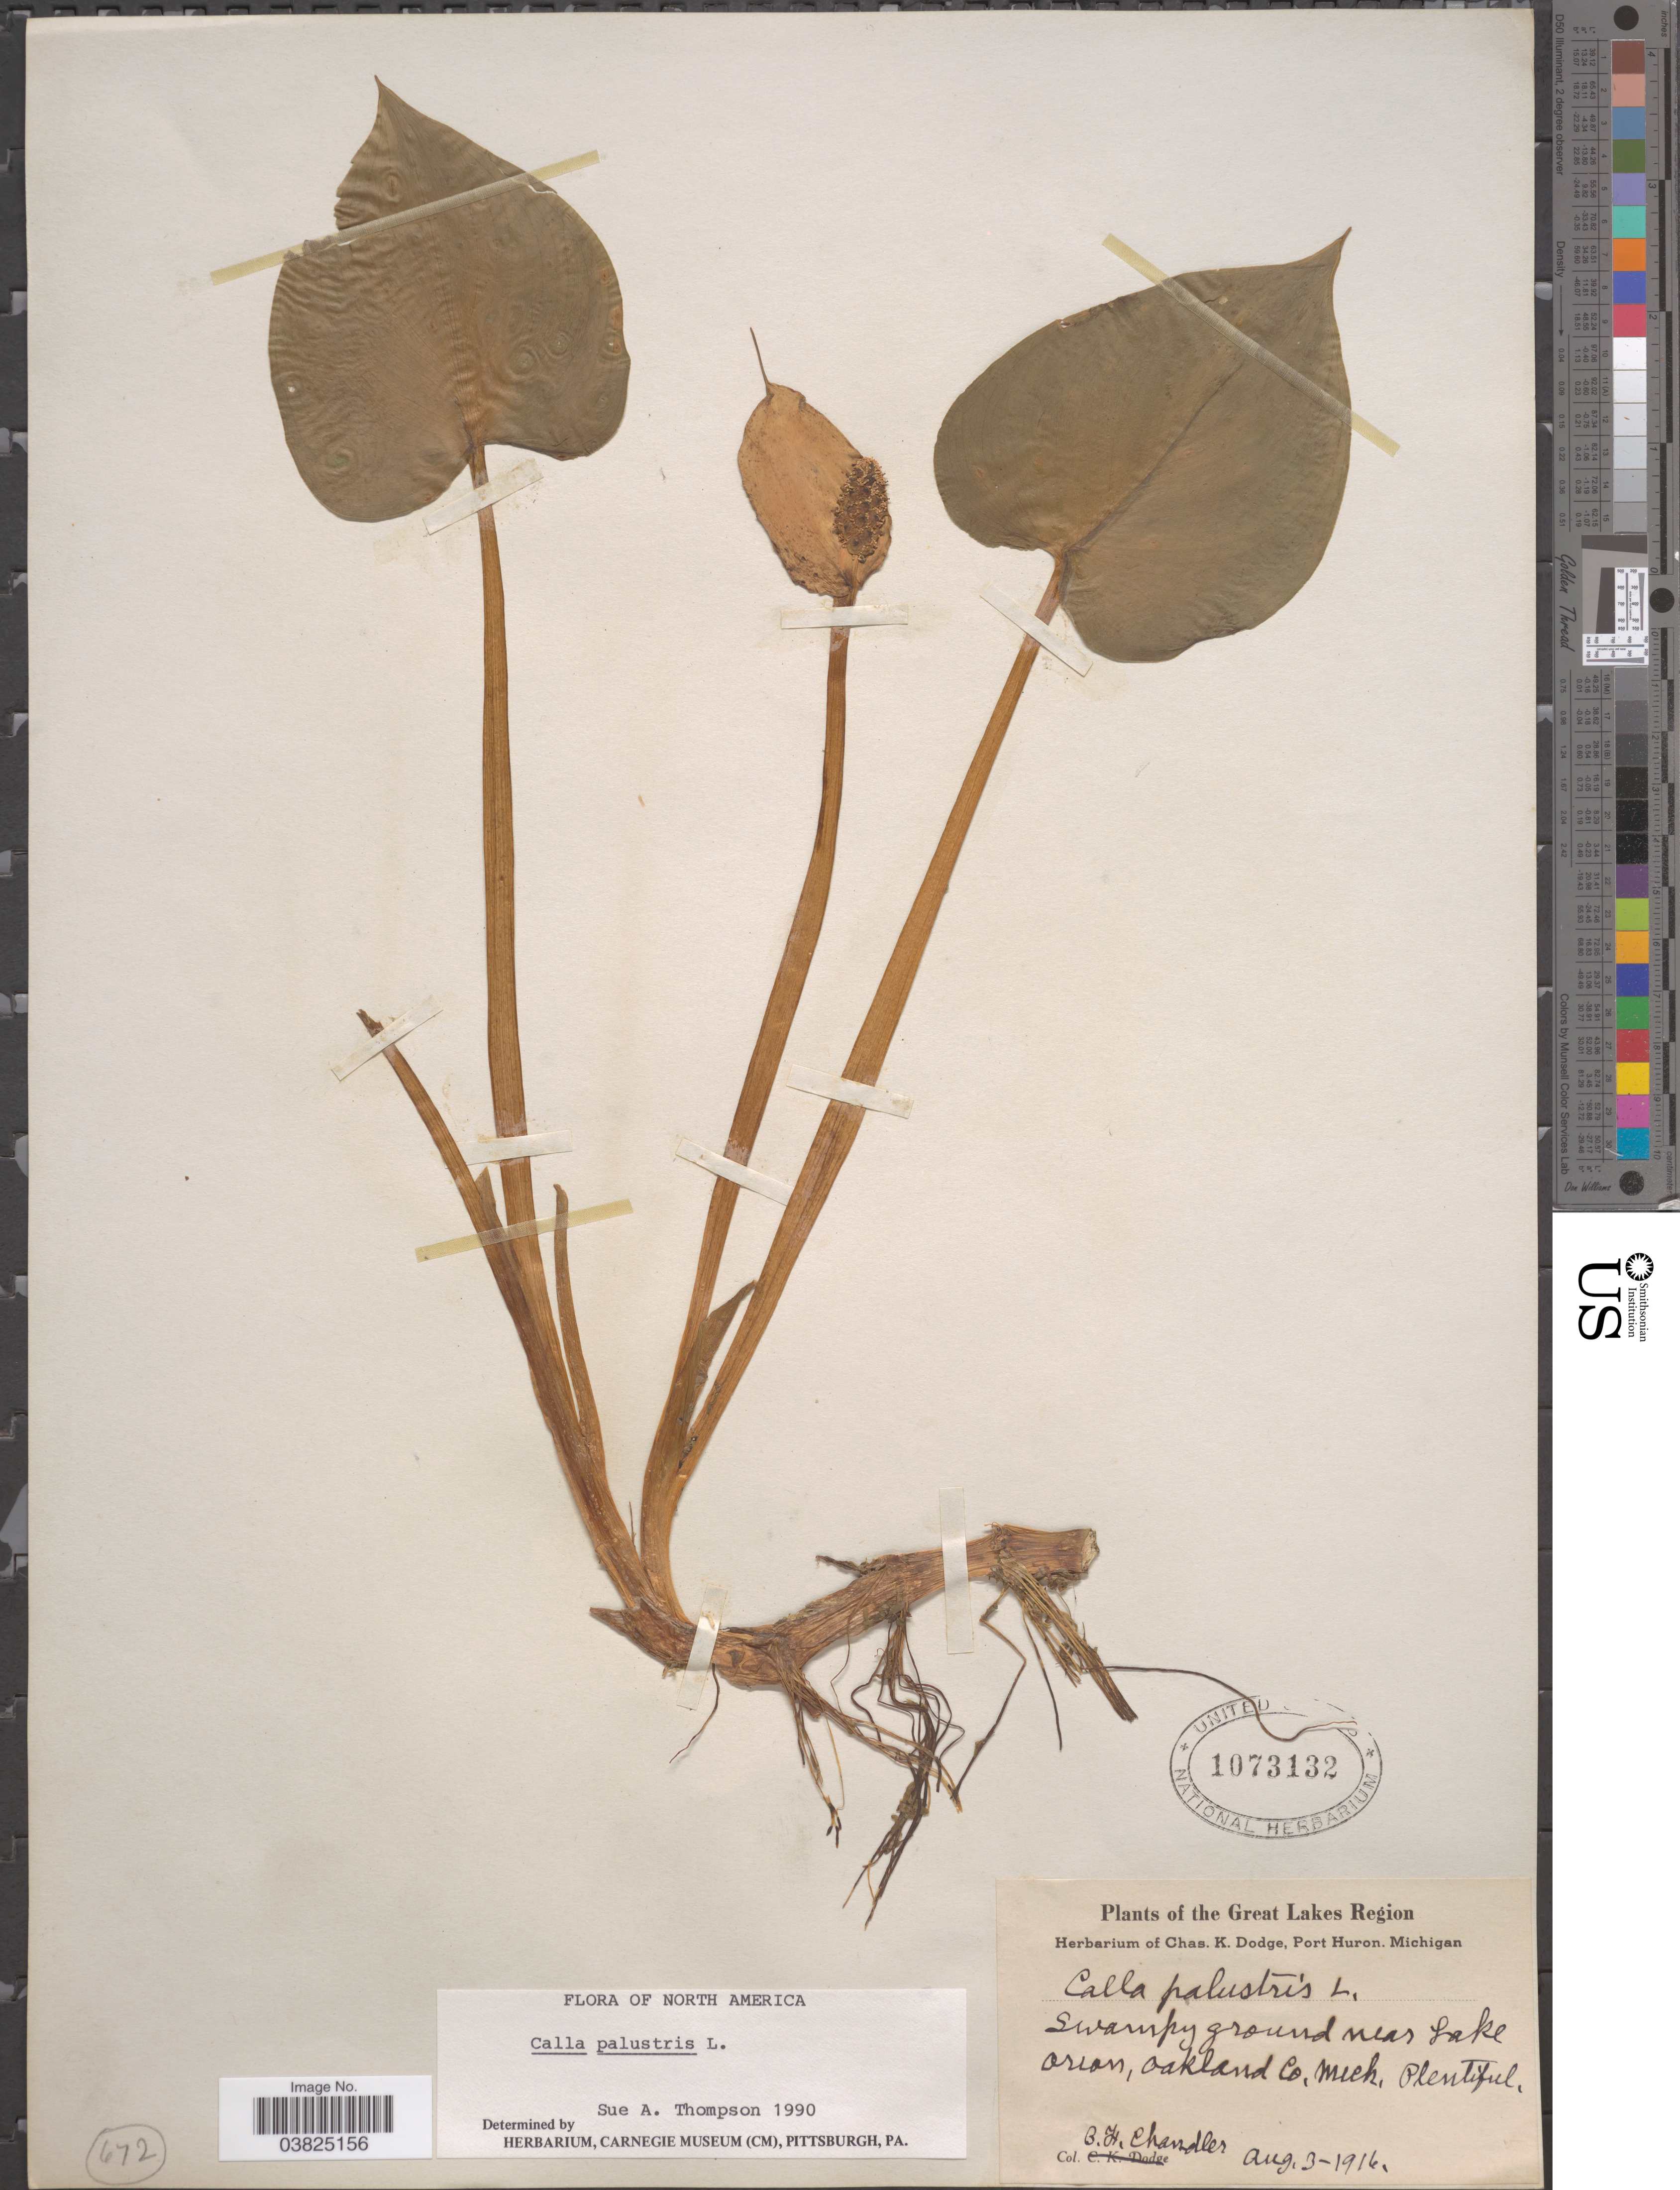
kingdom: Plantae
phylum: Tracheophyta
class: Liliopsida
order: Alismatales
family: Araceae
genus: Calla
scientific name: Calla palustris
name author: L.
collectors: B. F. Chandler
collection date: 1916-08-03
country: United States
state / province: Michigan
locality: The Great Lakes Region. Near Lake Orion, Oakland Co.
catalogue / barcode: US 1073132